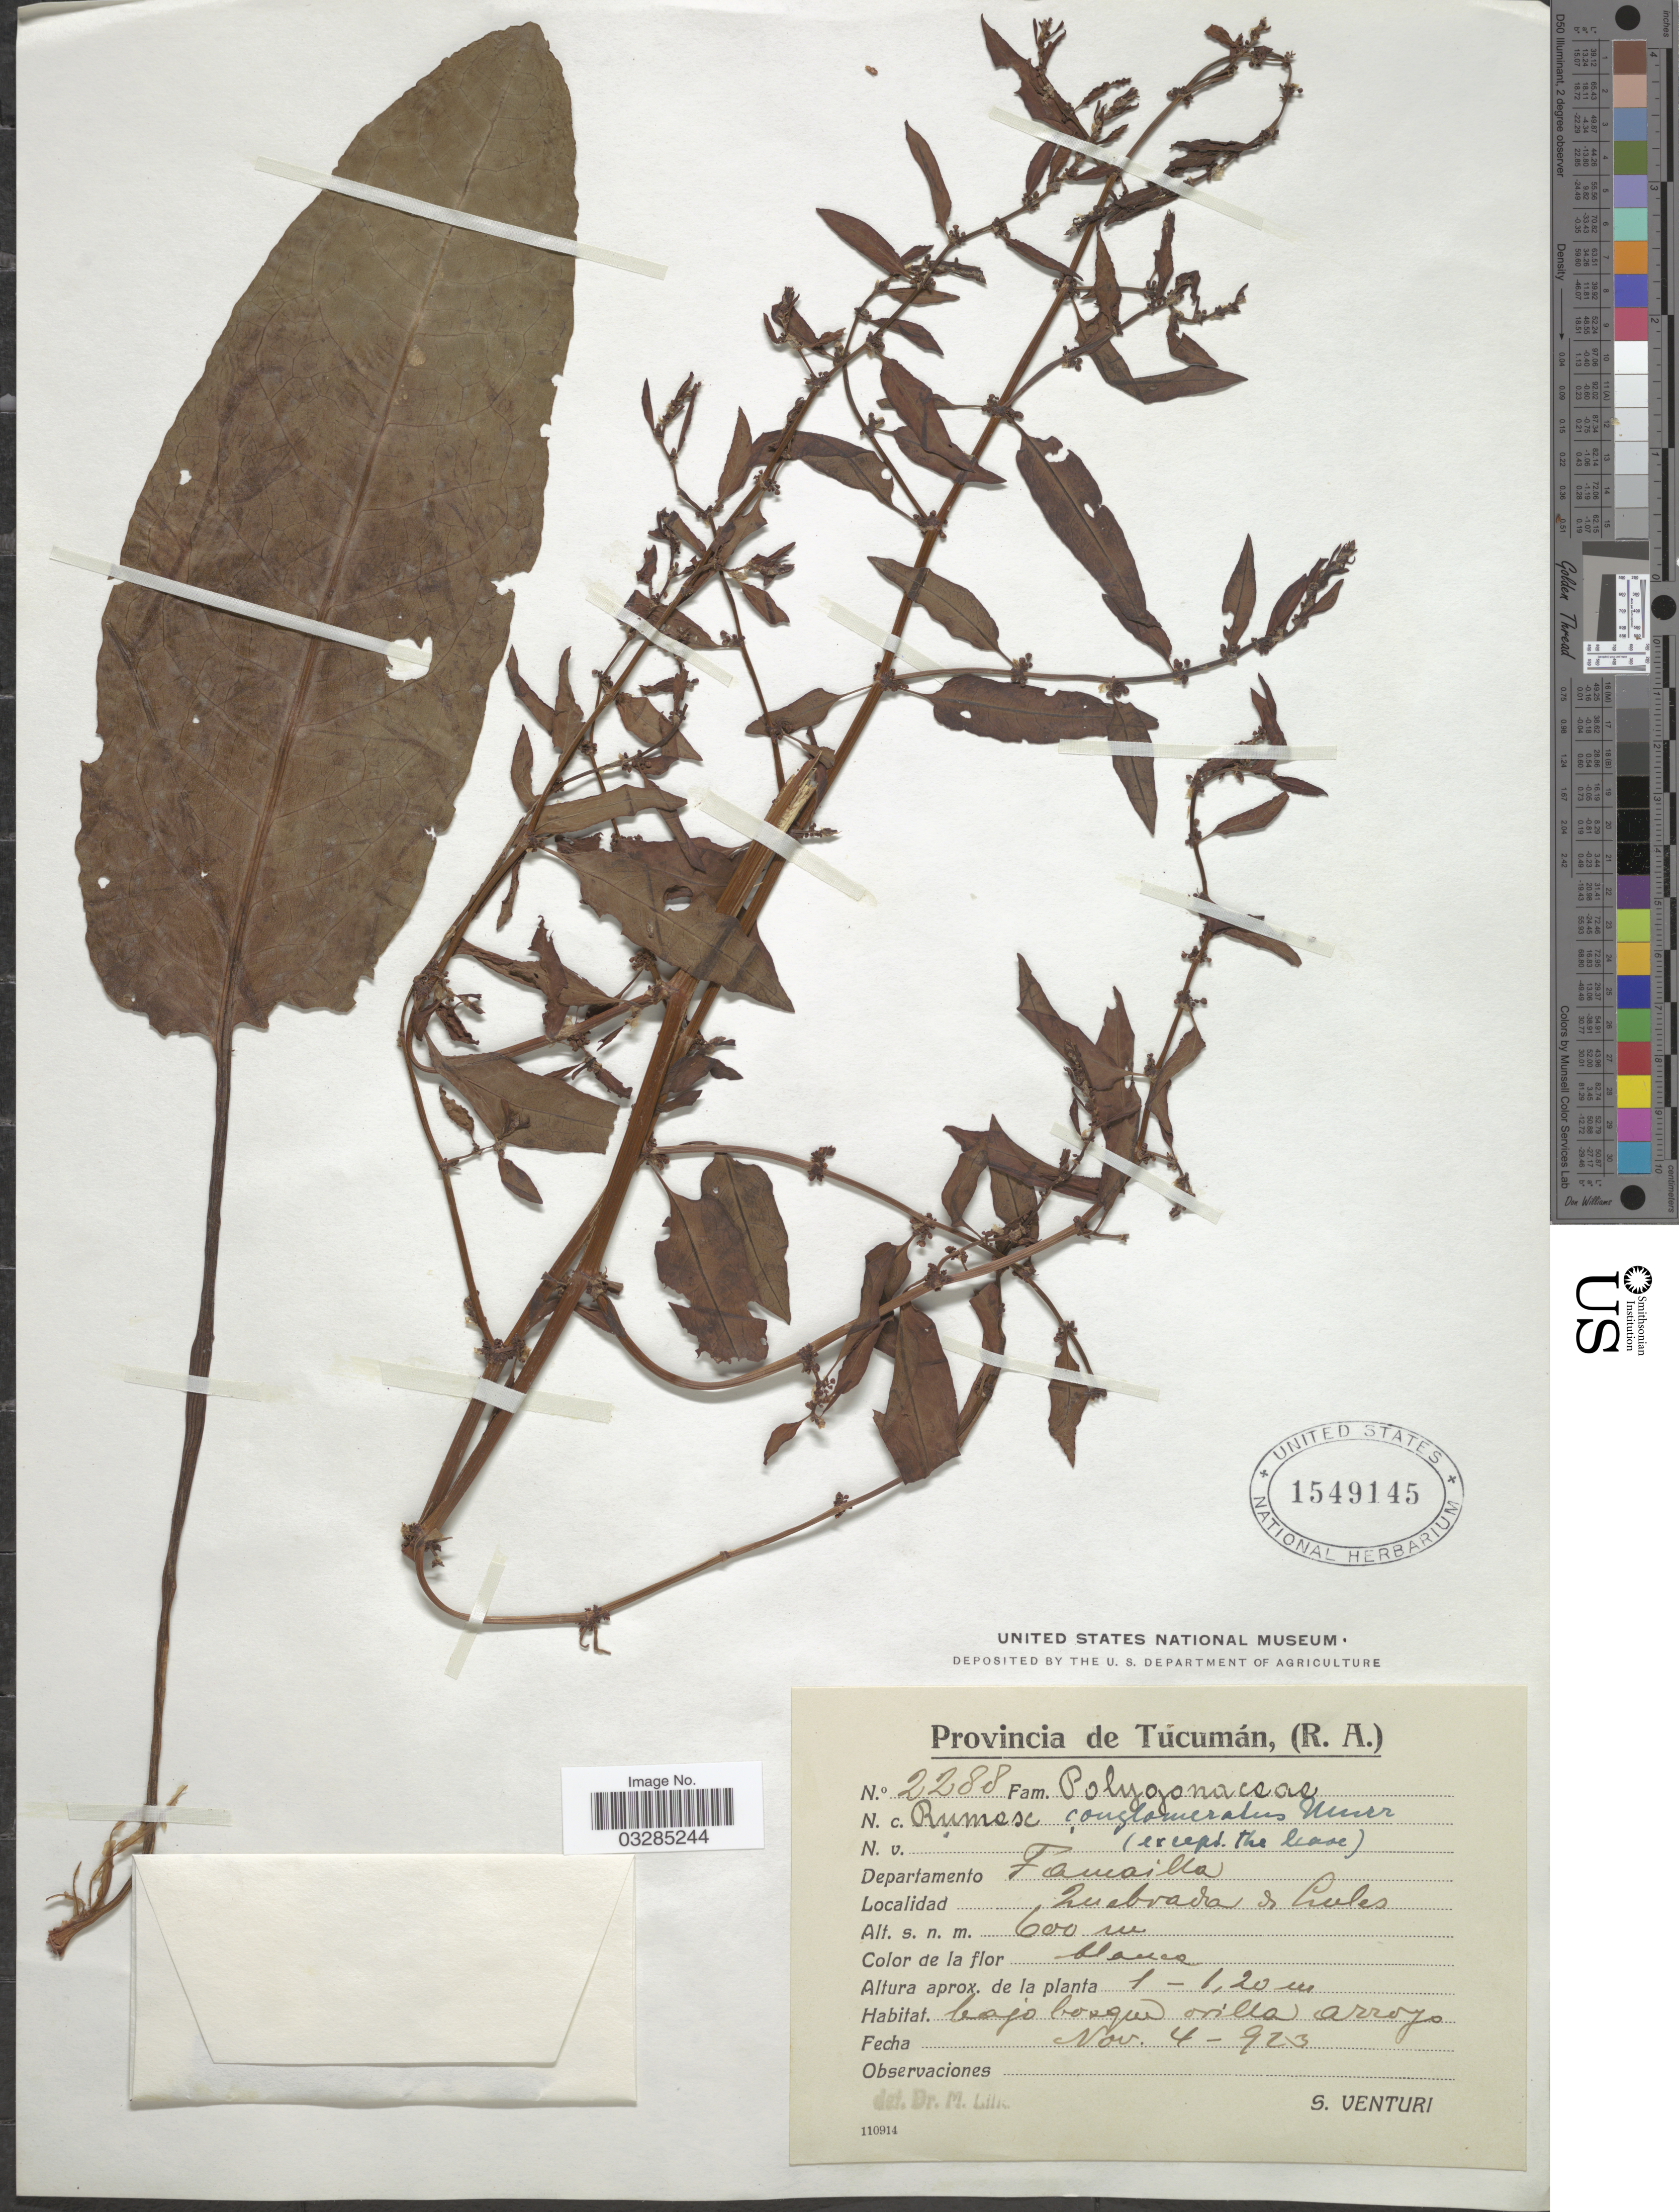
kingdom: Plantae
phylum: Tracheophyta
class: Magnoliopsida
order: Caryophyllales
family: Polygonaceae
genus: Rumex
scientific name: Rumex conglomeratus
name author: Murray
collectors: S. Venturi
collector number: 2288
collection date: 1923-11-04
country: Argentina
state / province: Tucuman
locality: Departamento Famailla. Quebrada de Lules.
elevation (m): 600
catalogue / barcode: US 1549145